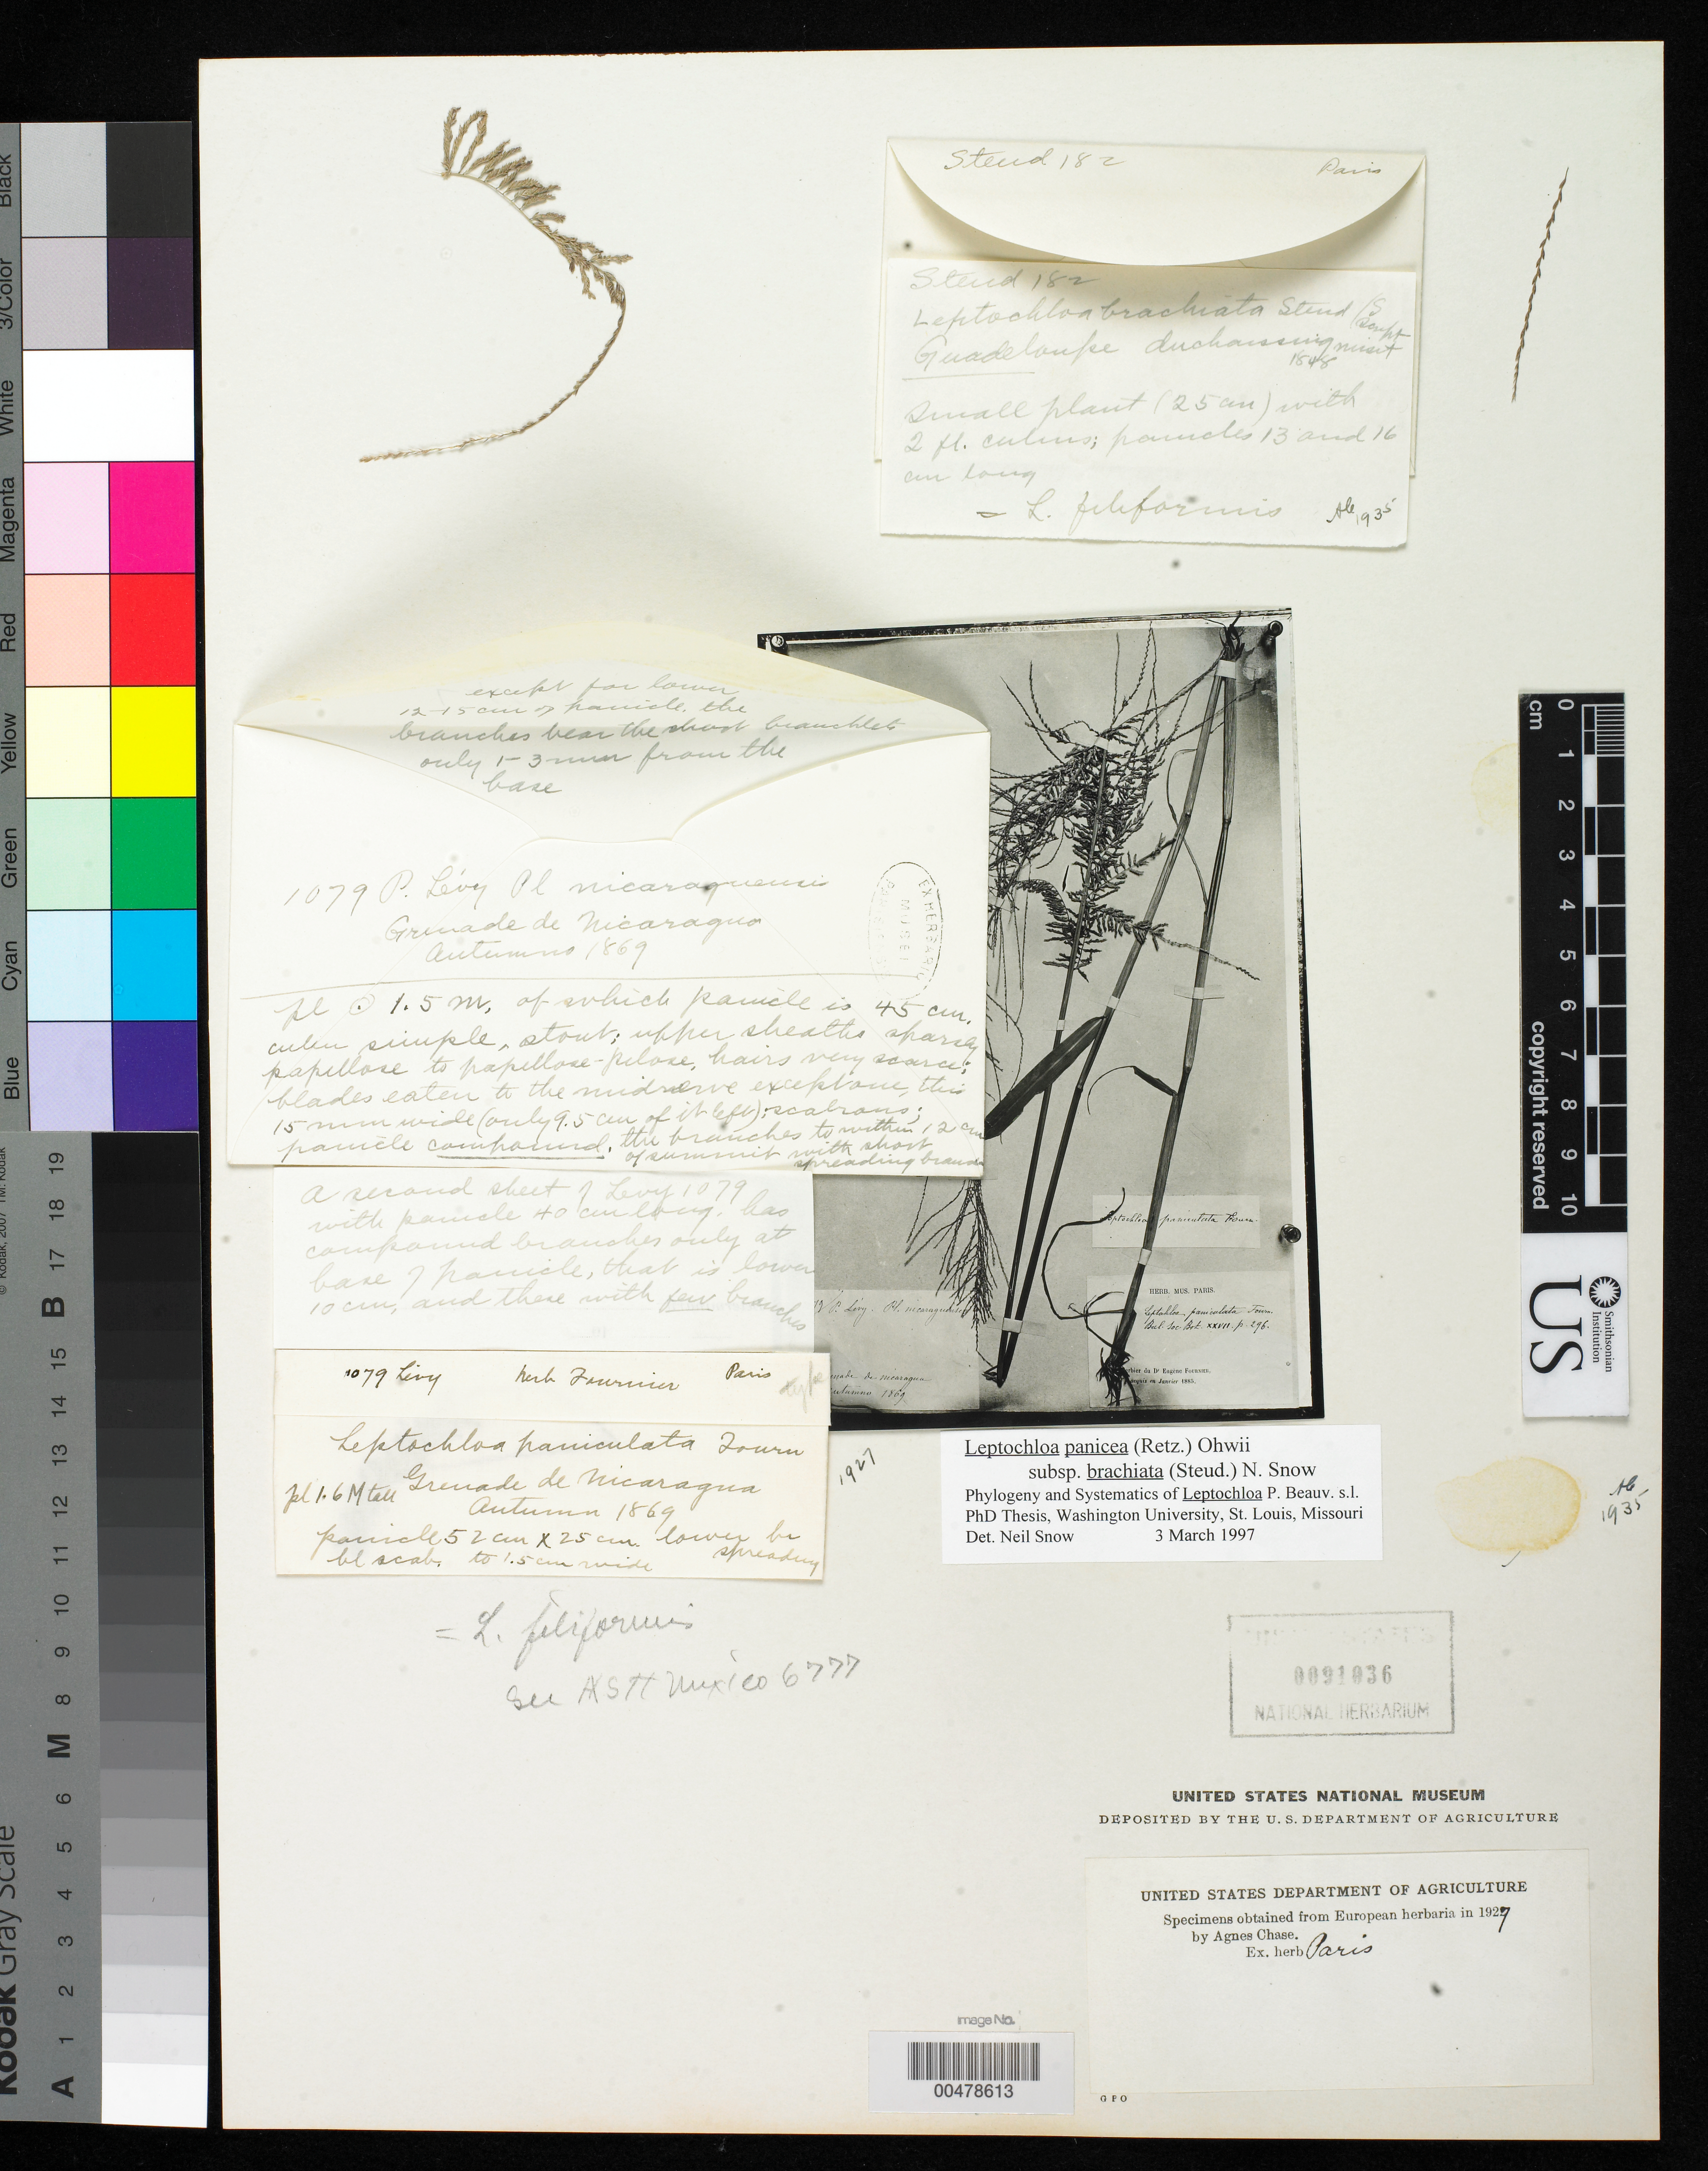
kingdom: Plantae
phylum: Tracheophyta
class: Liliopsida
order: Poales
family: Poaceae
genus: Leptochloa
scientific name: Leptochloa paniculata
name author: E. Fourn.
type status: Type Fragment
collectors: P. Levy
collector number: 1079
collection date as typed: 23 1869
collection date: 1869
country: Nicaragua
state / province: Granada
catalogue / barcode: US 91036